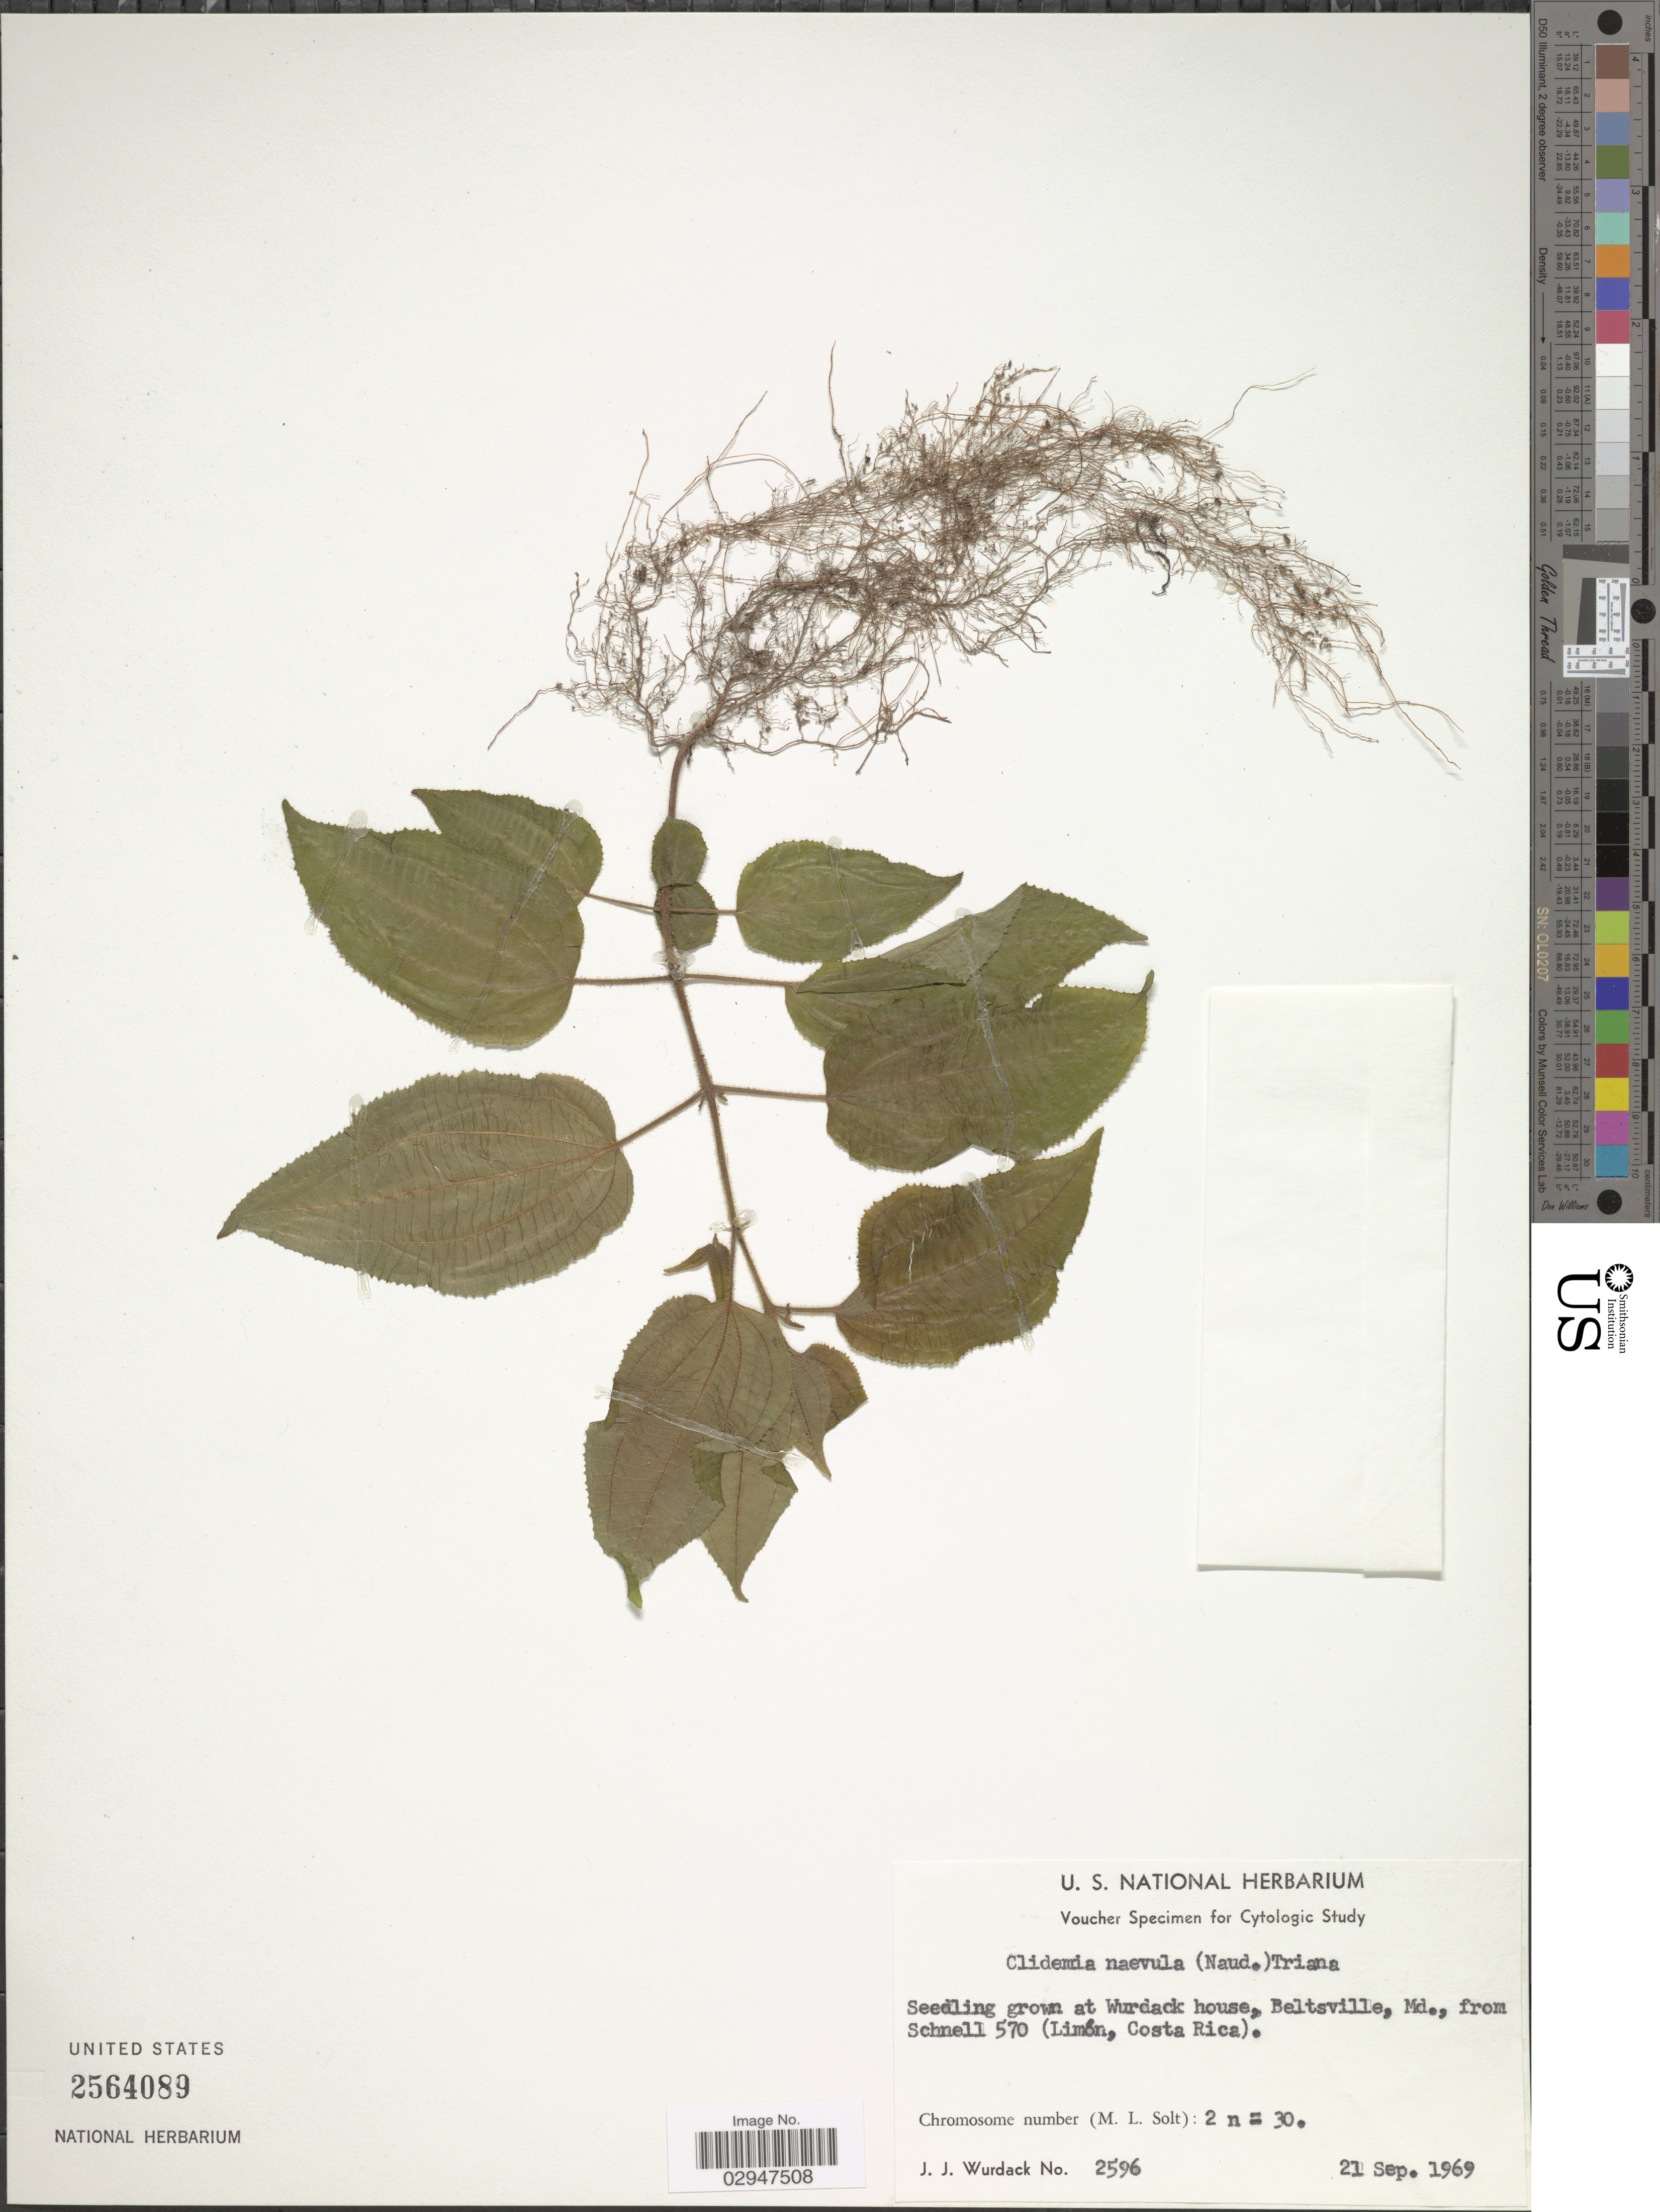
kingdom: Plantae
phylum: Tracheophyta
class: Magnoliopsida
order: Myrtales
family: Melastomataceae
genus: Clidemia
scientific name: Clidemia naevula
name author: (Naudin) Triana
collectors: J. J. Wurdack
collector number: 2596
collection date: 1969-09-21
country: United States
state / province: Maryland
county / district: Prince George's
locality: Wurdack house, Beltsville, Md.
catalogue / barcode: US 2564089